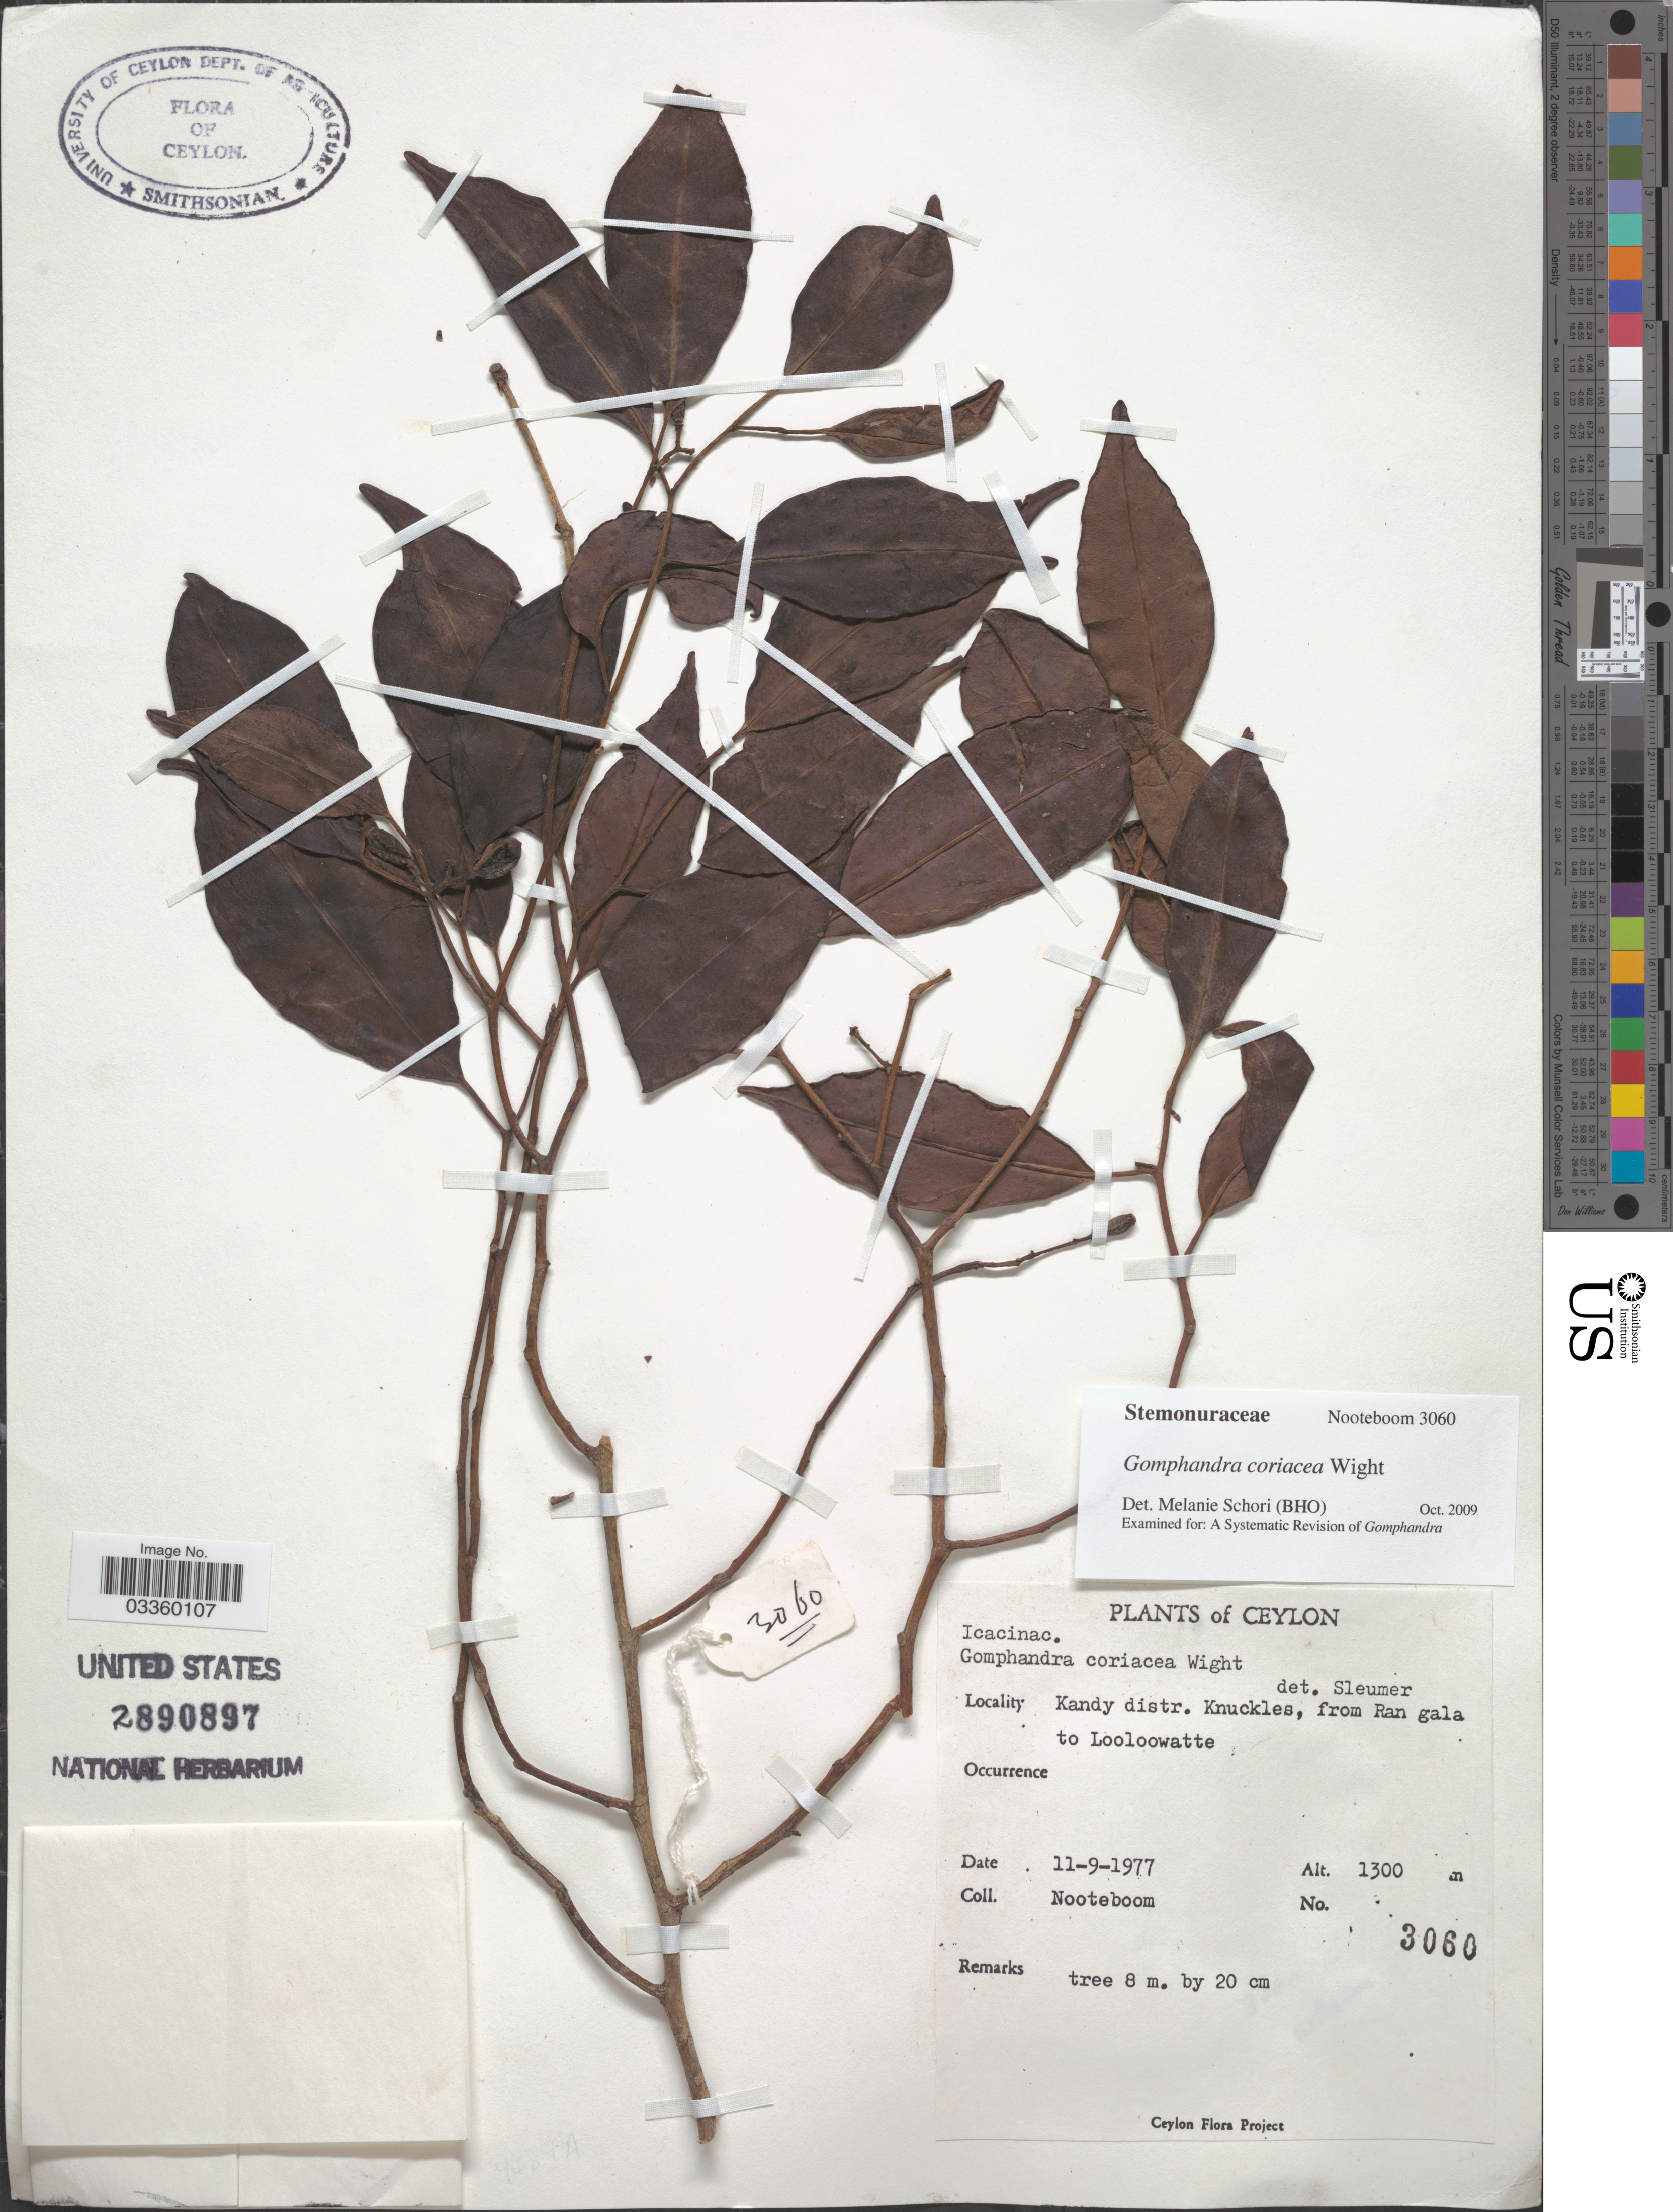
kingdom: Plantae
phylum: Tracheophyta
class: Magnoliopsida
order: Cardiopteridales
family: Stemonuraceae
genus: Gomphandra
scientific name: Gomphandra coriacea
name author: Wight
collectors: Nooteboom, --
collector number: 3060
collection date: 1977-09-11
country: Sri Lanka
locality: Ceylon. Kandy distr. Knuckles, from Ran gala to Looloowatte.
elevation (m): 1300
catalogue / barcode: US 2890897